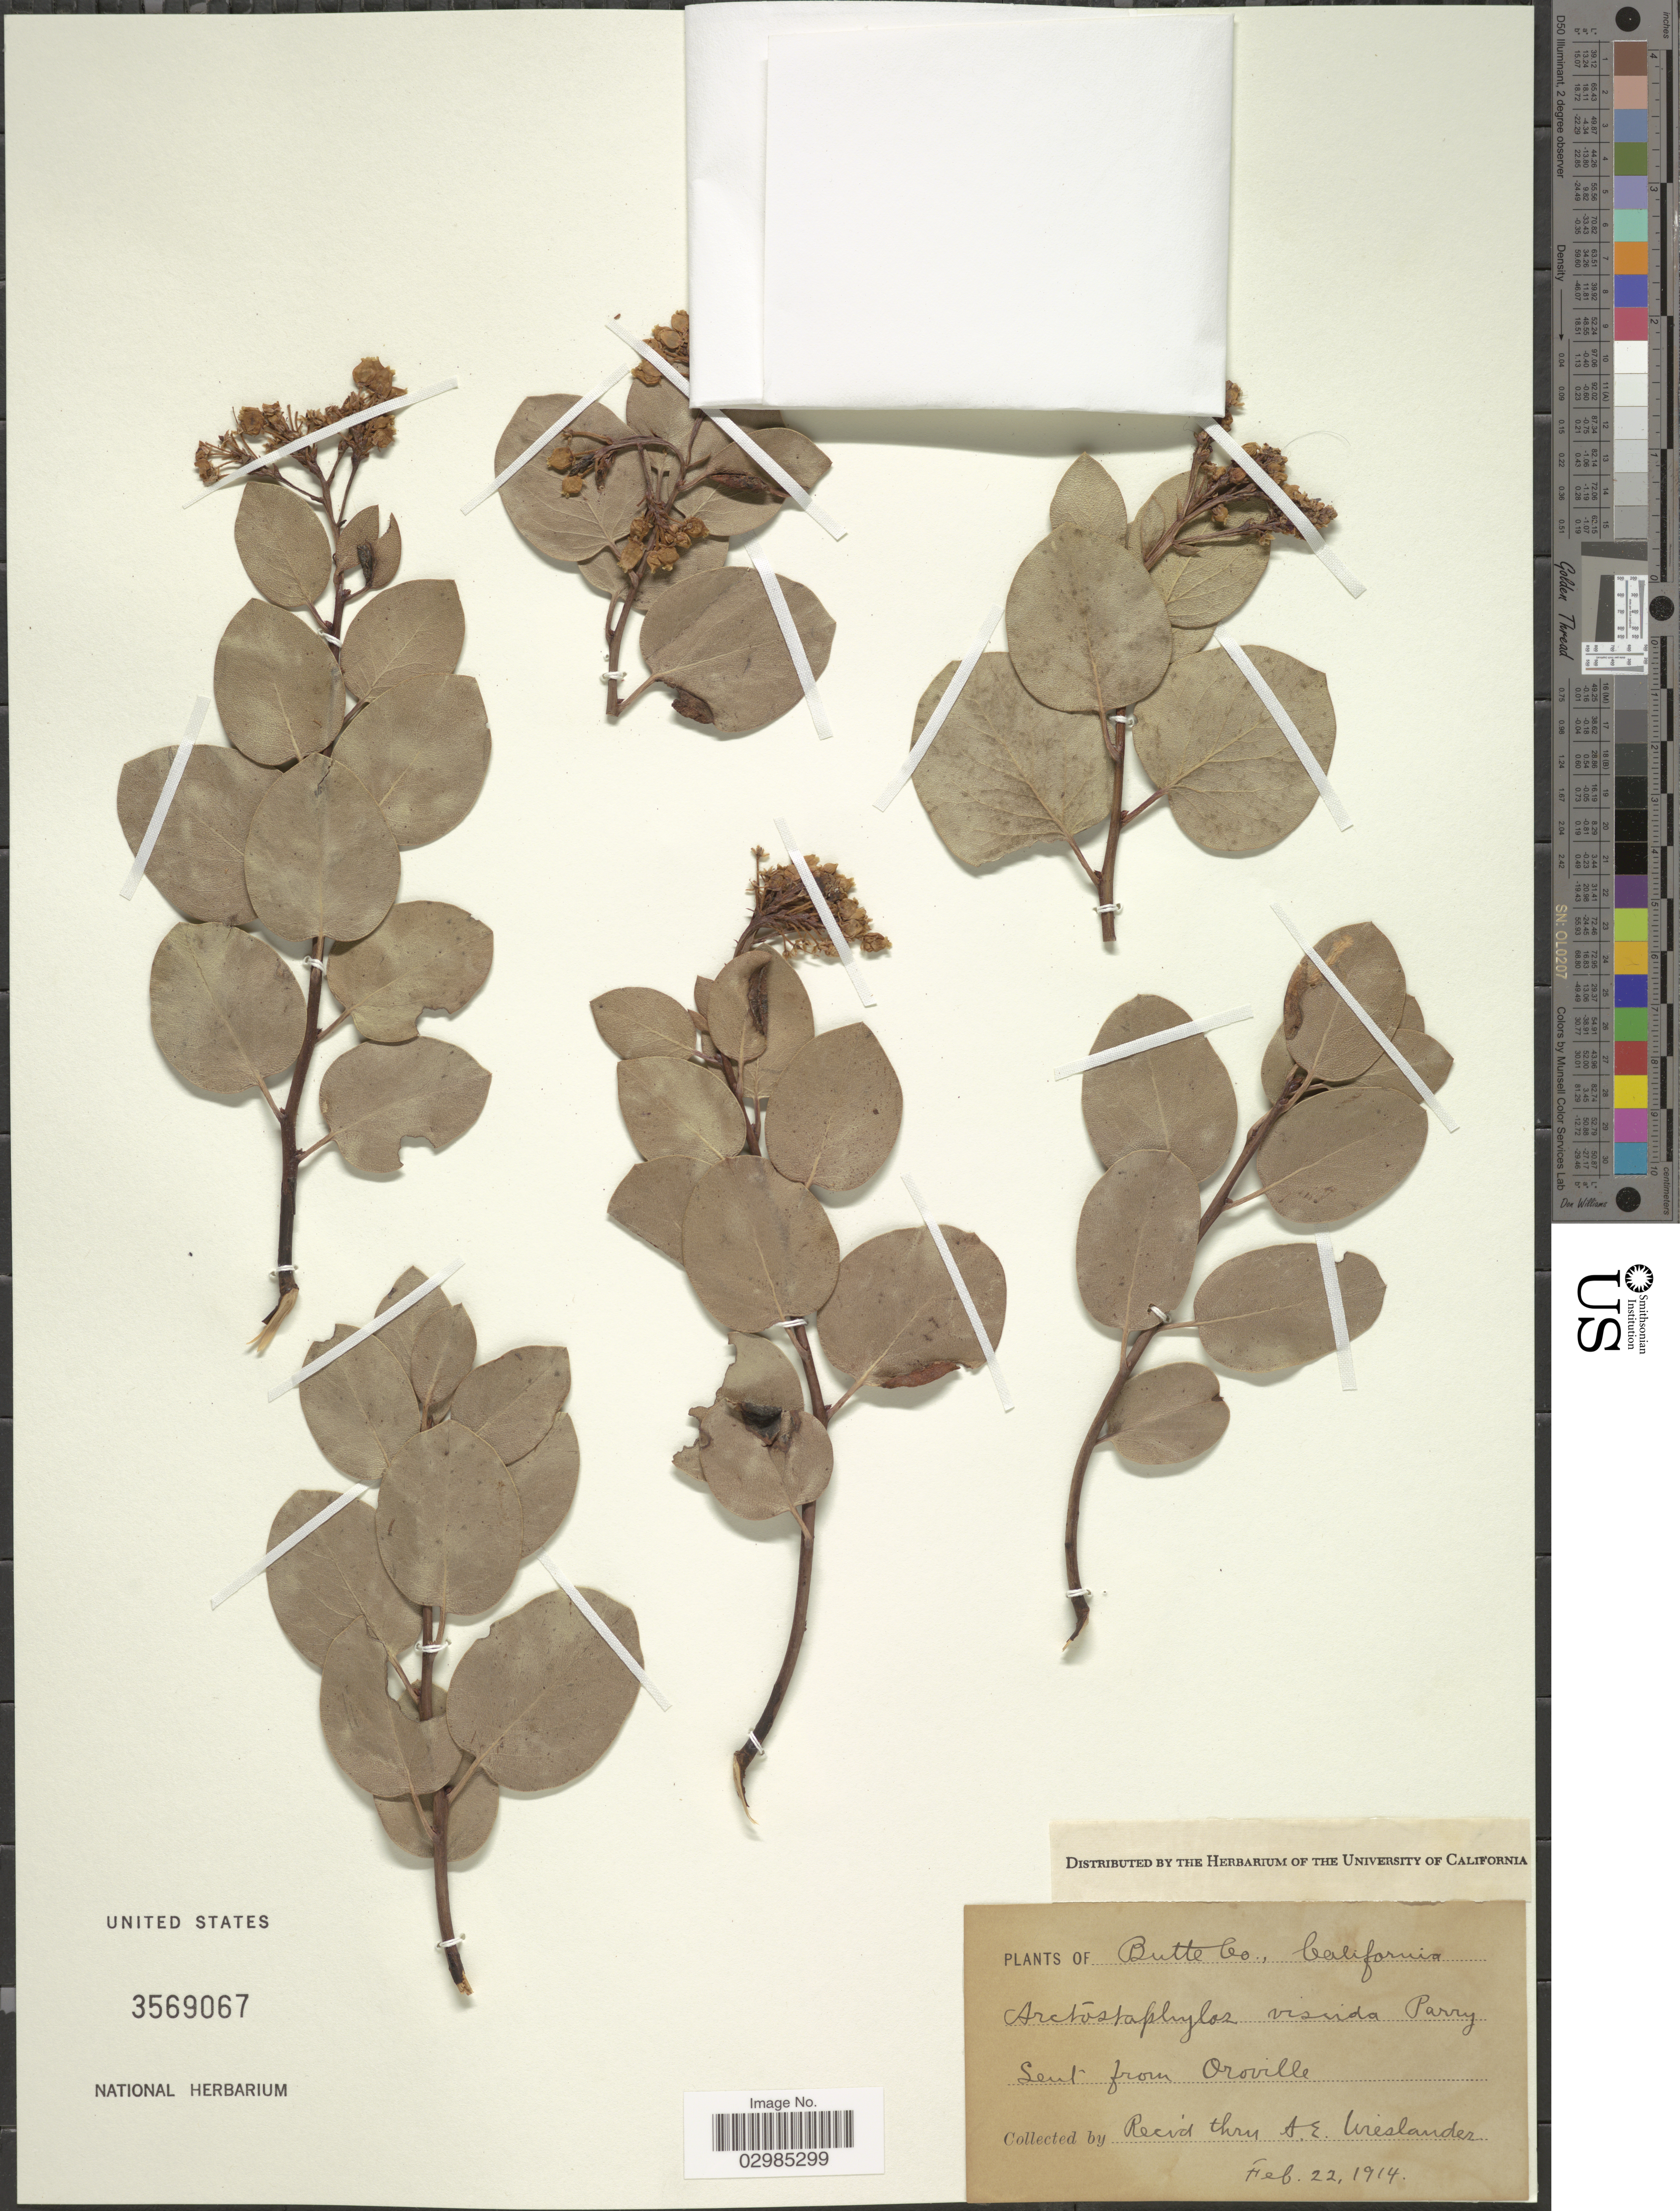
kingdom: Plantae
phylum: Tracheophyta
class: Magnoliopsida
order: Ericales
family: Ericaceae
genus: Arctostaphylos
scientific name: Arctostaphylos viscida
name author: Parry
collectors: A. E. Wieslander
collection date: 1914-02-22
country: United States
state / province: California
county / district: Butte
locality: Butte Co.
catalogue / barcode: US 3569067